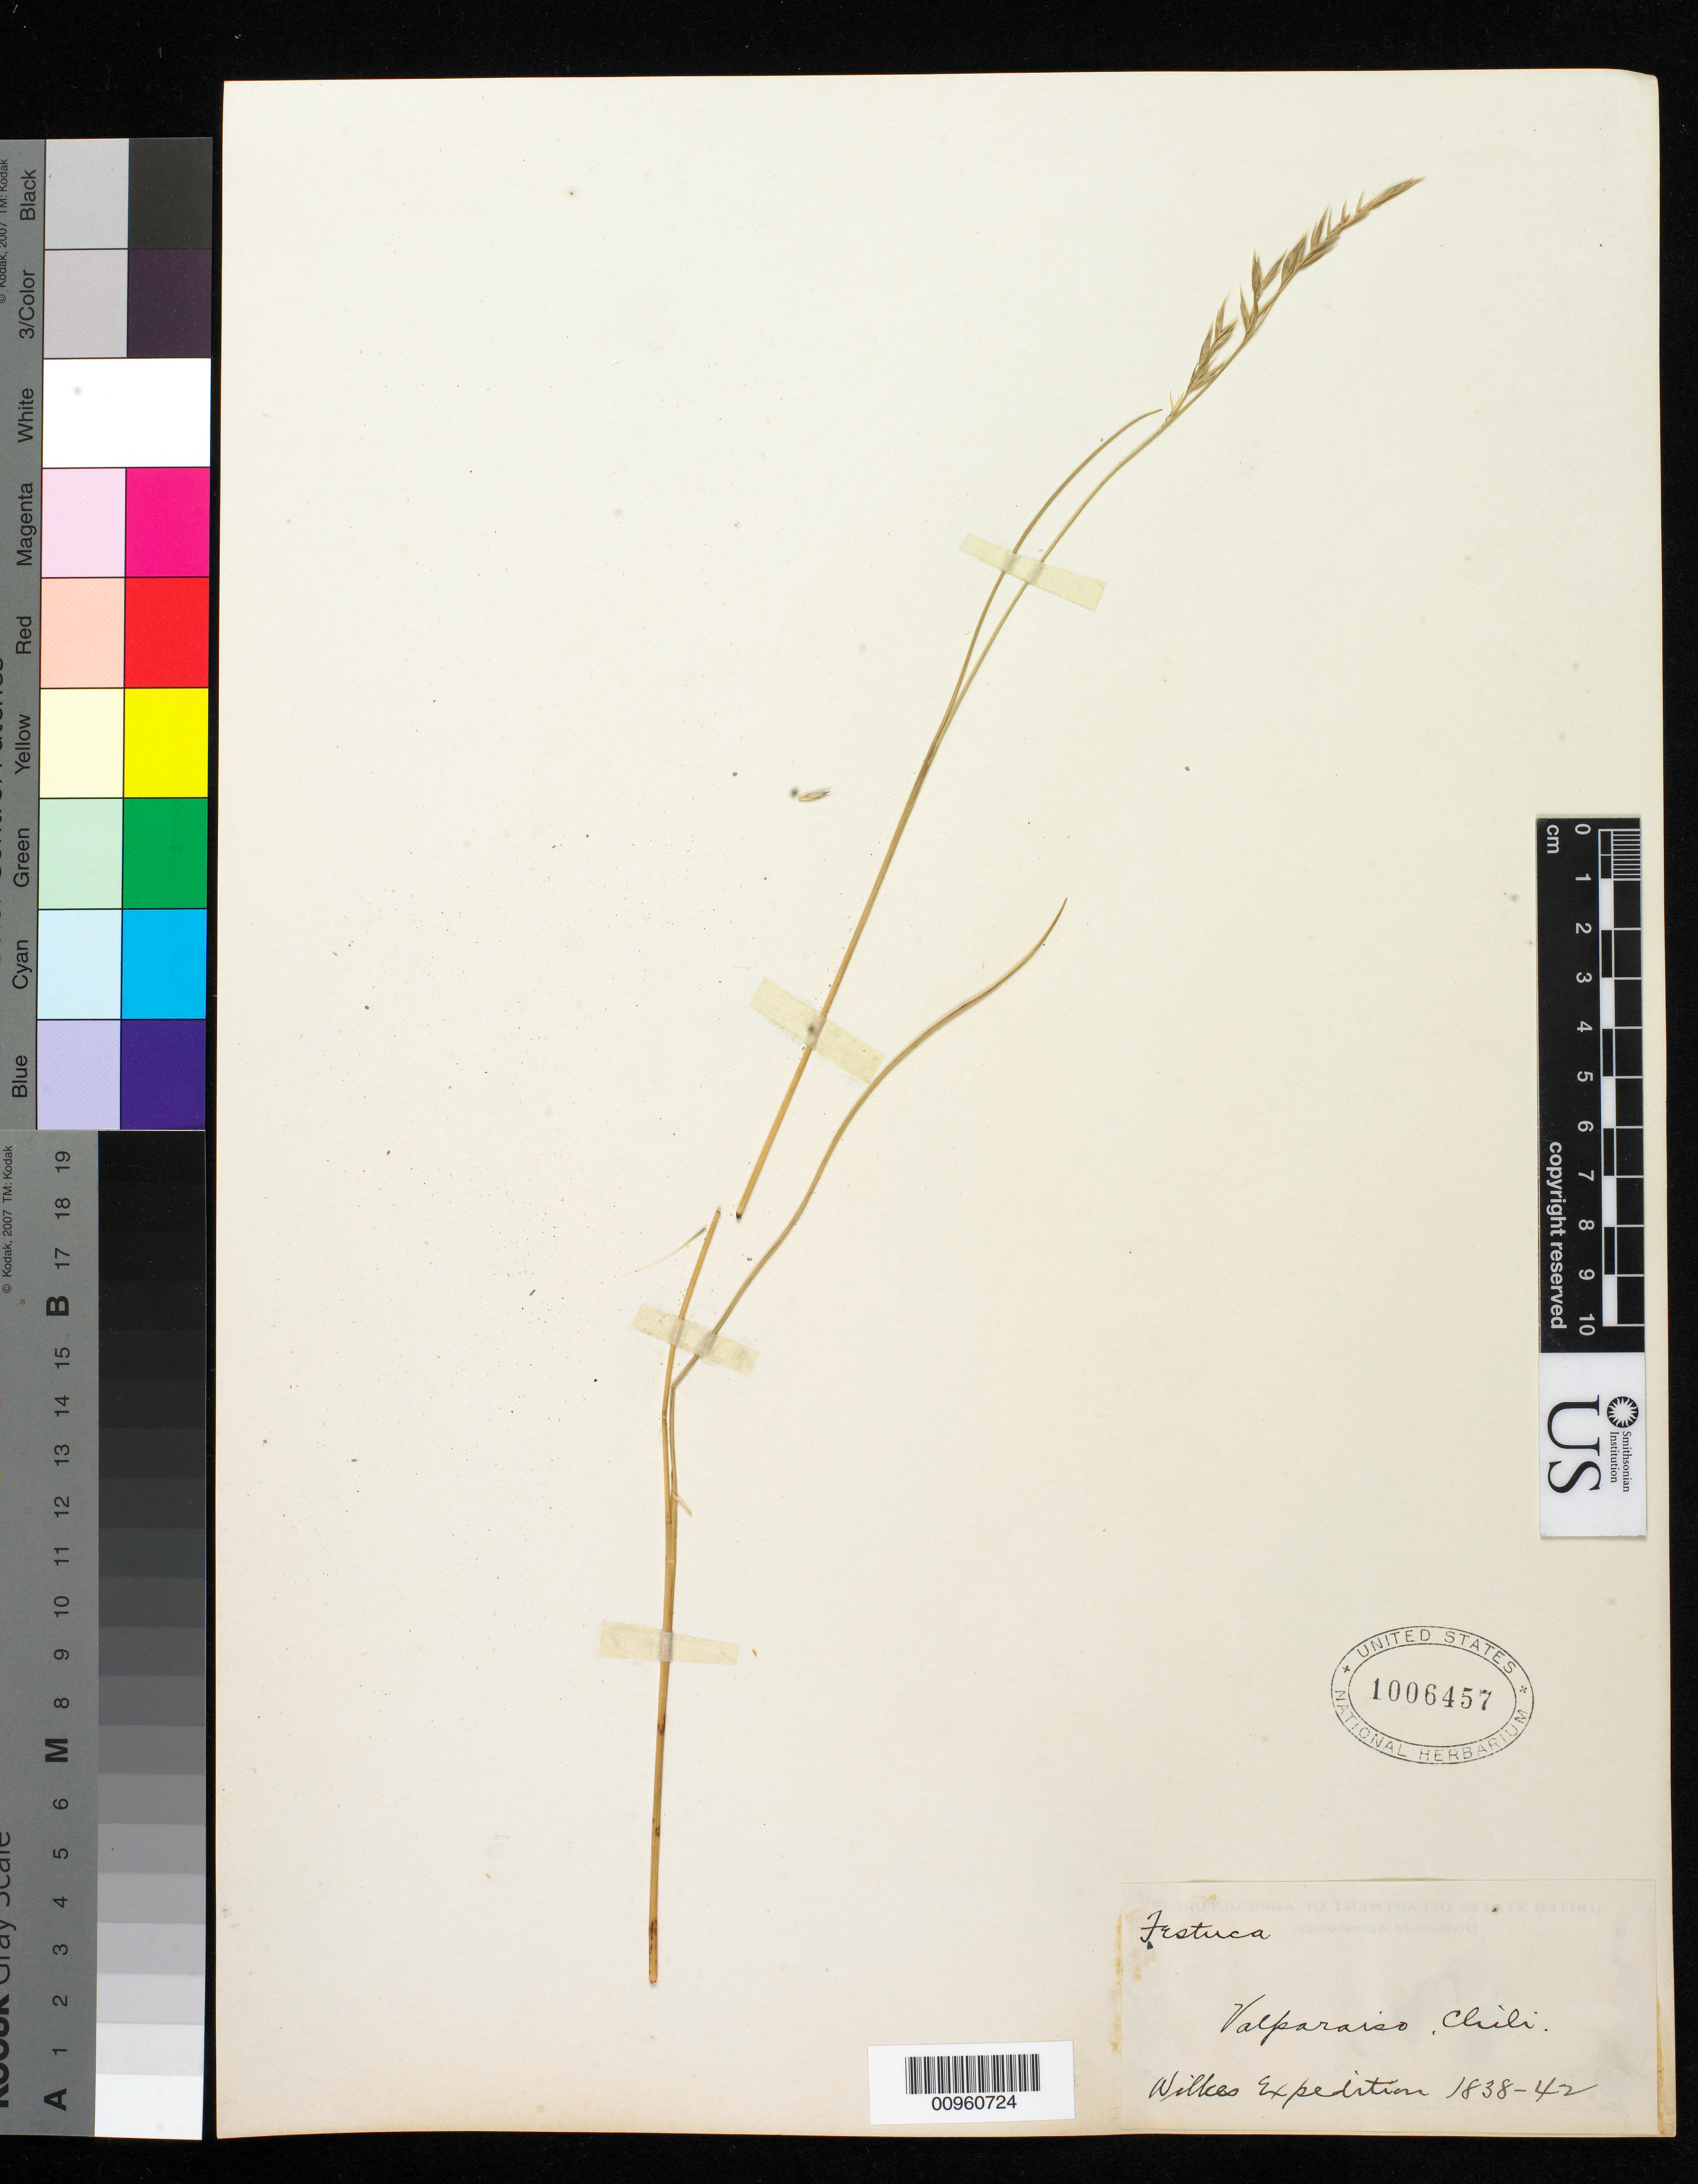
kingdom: Plantae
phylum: Tracheophyta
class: Liliopsida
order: Poales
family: Poaceae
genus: Festuca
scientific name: Festuca sp.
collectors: Wilkes Explor. Exped.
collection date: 1838/1842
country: Chile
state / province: Valparaíso (V)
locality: Valparaiso, Chile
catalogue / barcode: US 1006457